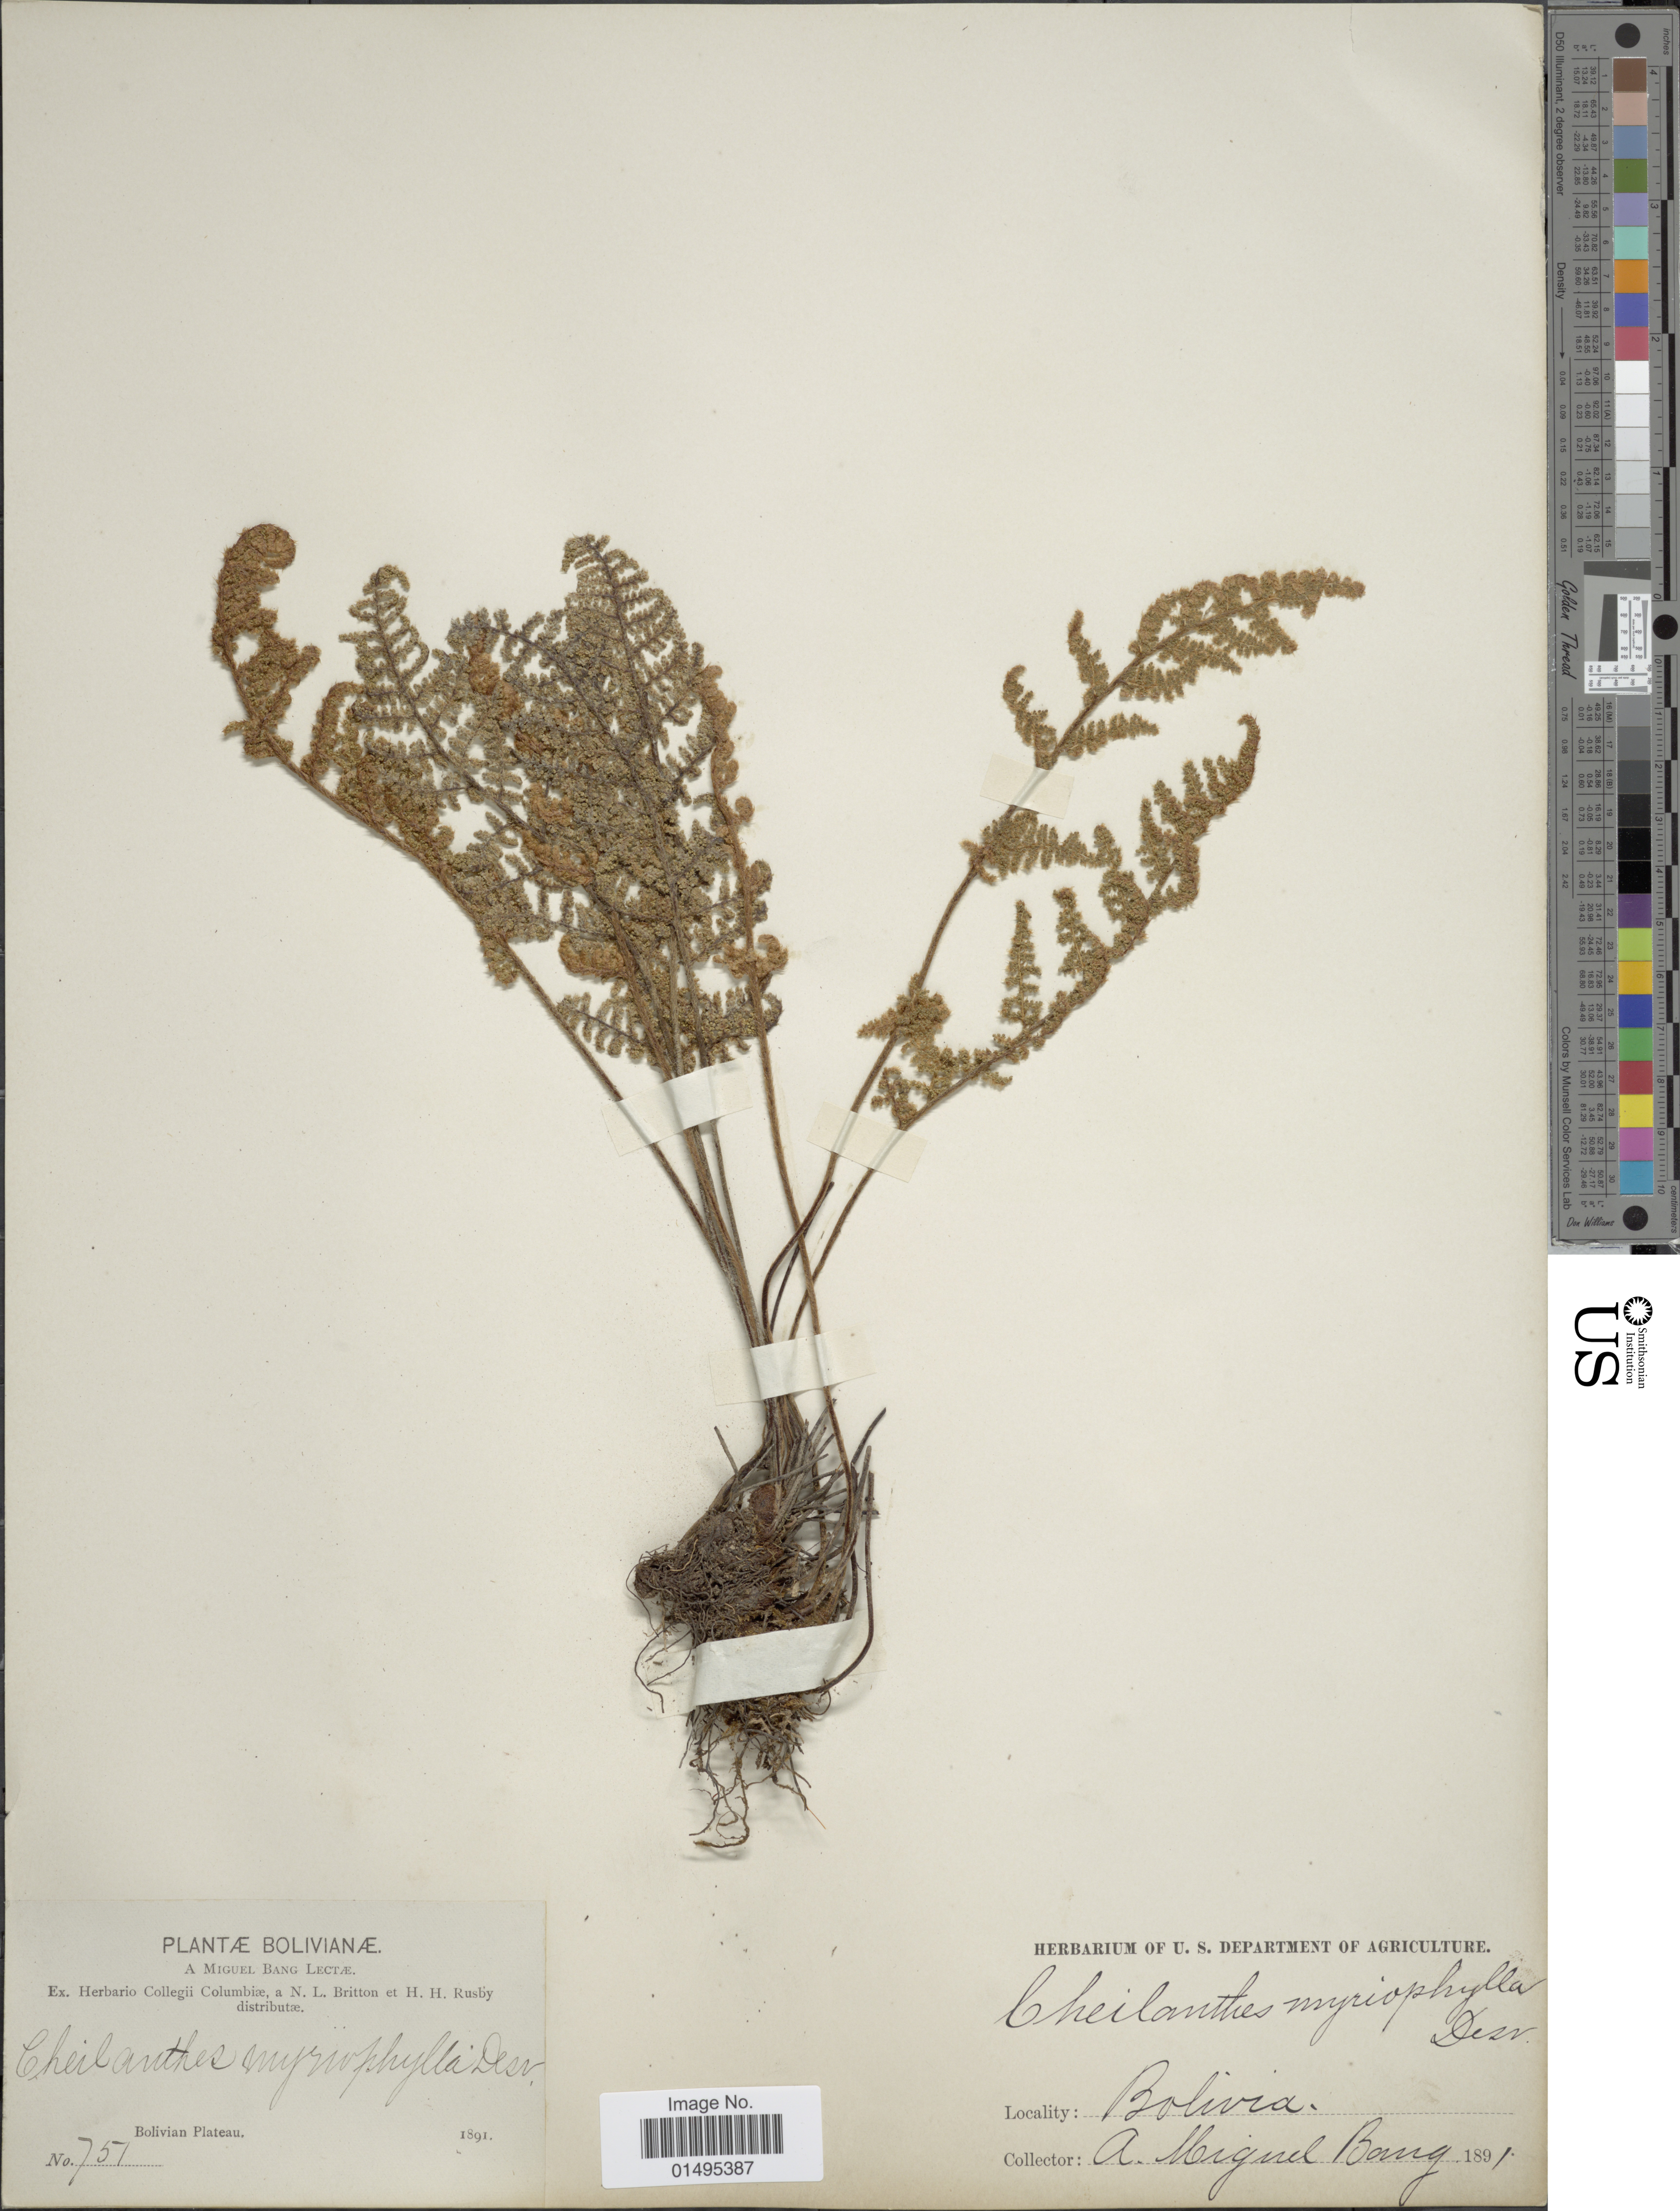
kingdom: Plantae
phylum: Tracheophyta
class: Polypodiopsida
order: Polypodiales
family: Pteridaceae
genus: Myriopteris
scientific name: Myriopteris myriophylla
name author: (Desv.) J. Sm.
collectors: M. Bang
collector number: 751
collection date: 1891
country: Bolivia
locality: Bolivian Plateau